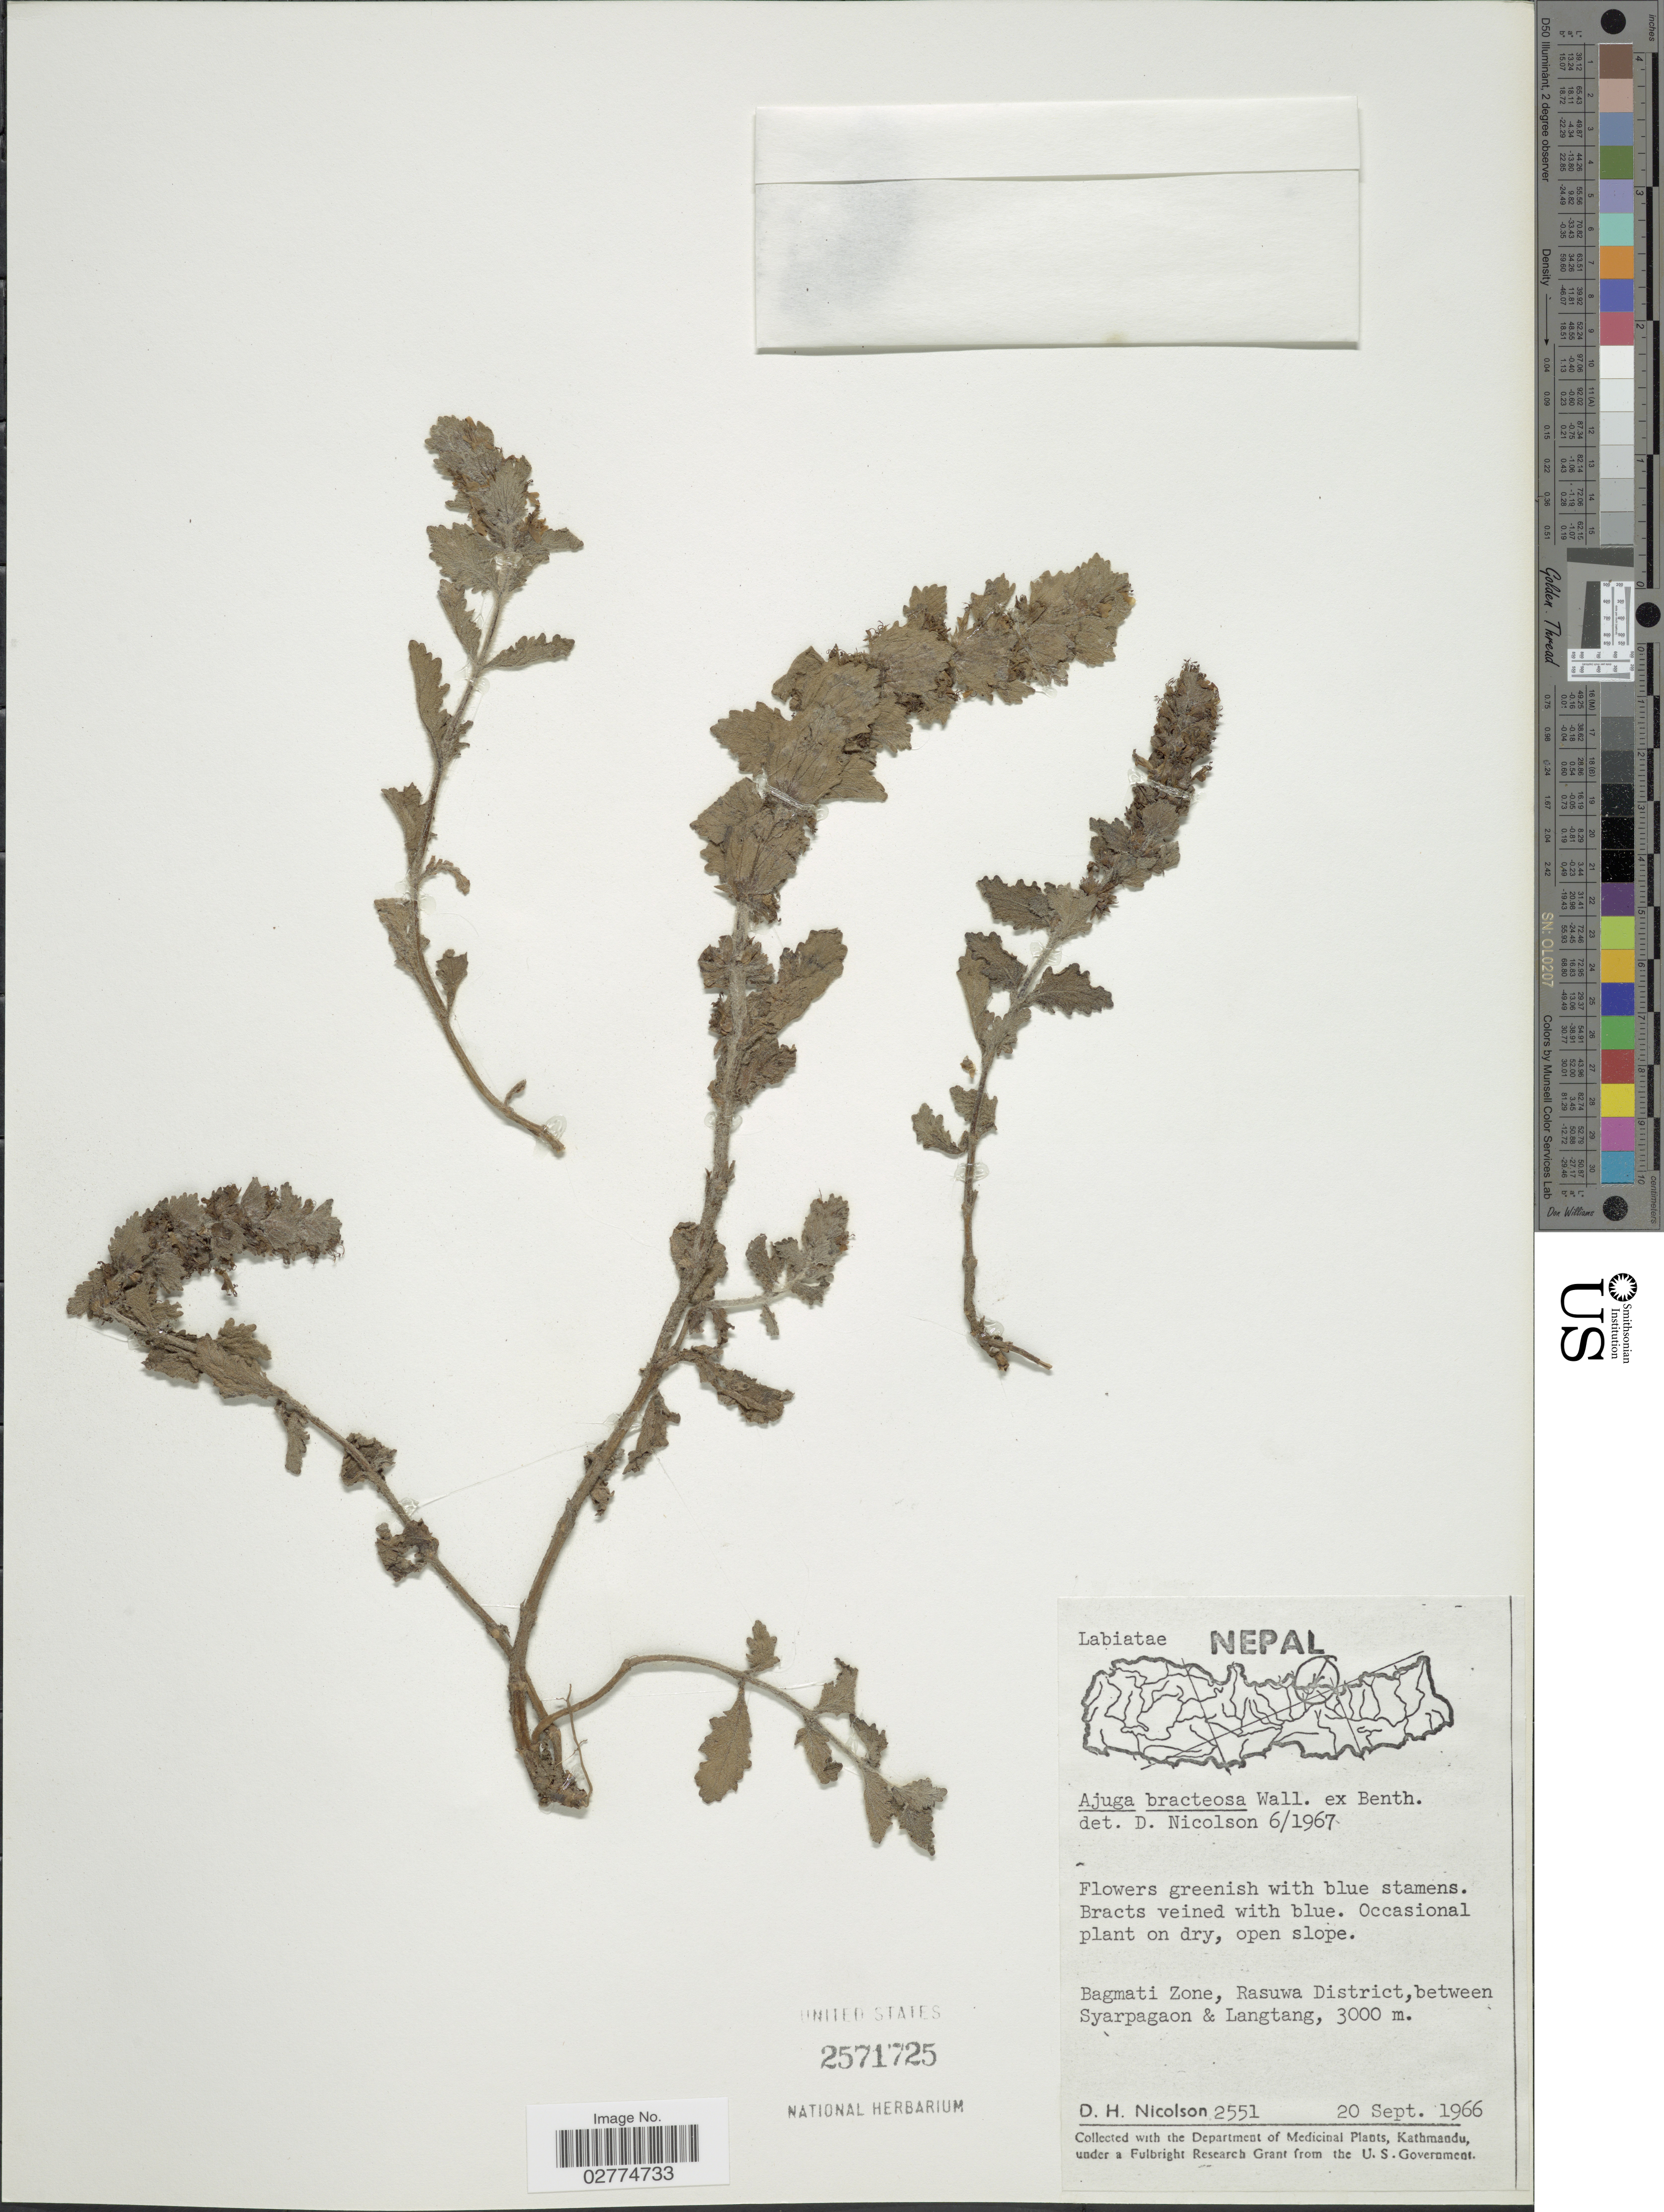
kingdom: Plantae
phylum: Tracheophyta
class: Magnoliopsida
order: Lamiales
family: Lamiaceae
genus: Ajuga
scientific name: Ajuga bracteosa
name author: Wall. ex Benth.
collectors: D. H. Nicolson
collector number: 2551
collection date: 1966-09-20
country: Nepal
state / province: Bagmati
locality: Bagmati Zone, Rasuwa District, between Syarpagaon & Langtang.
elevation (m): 3000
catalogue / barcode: US 2571725